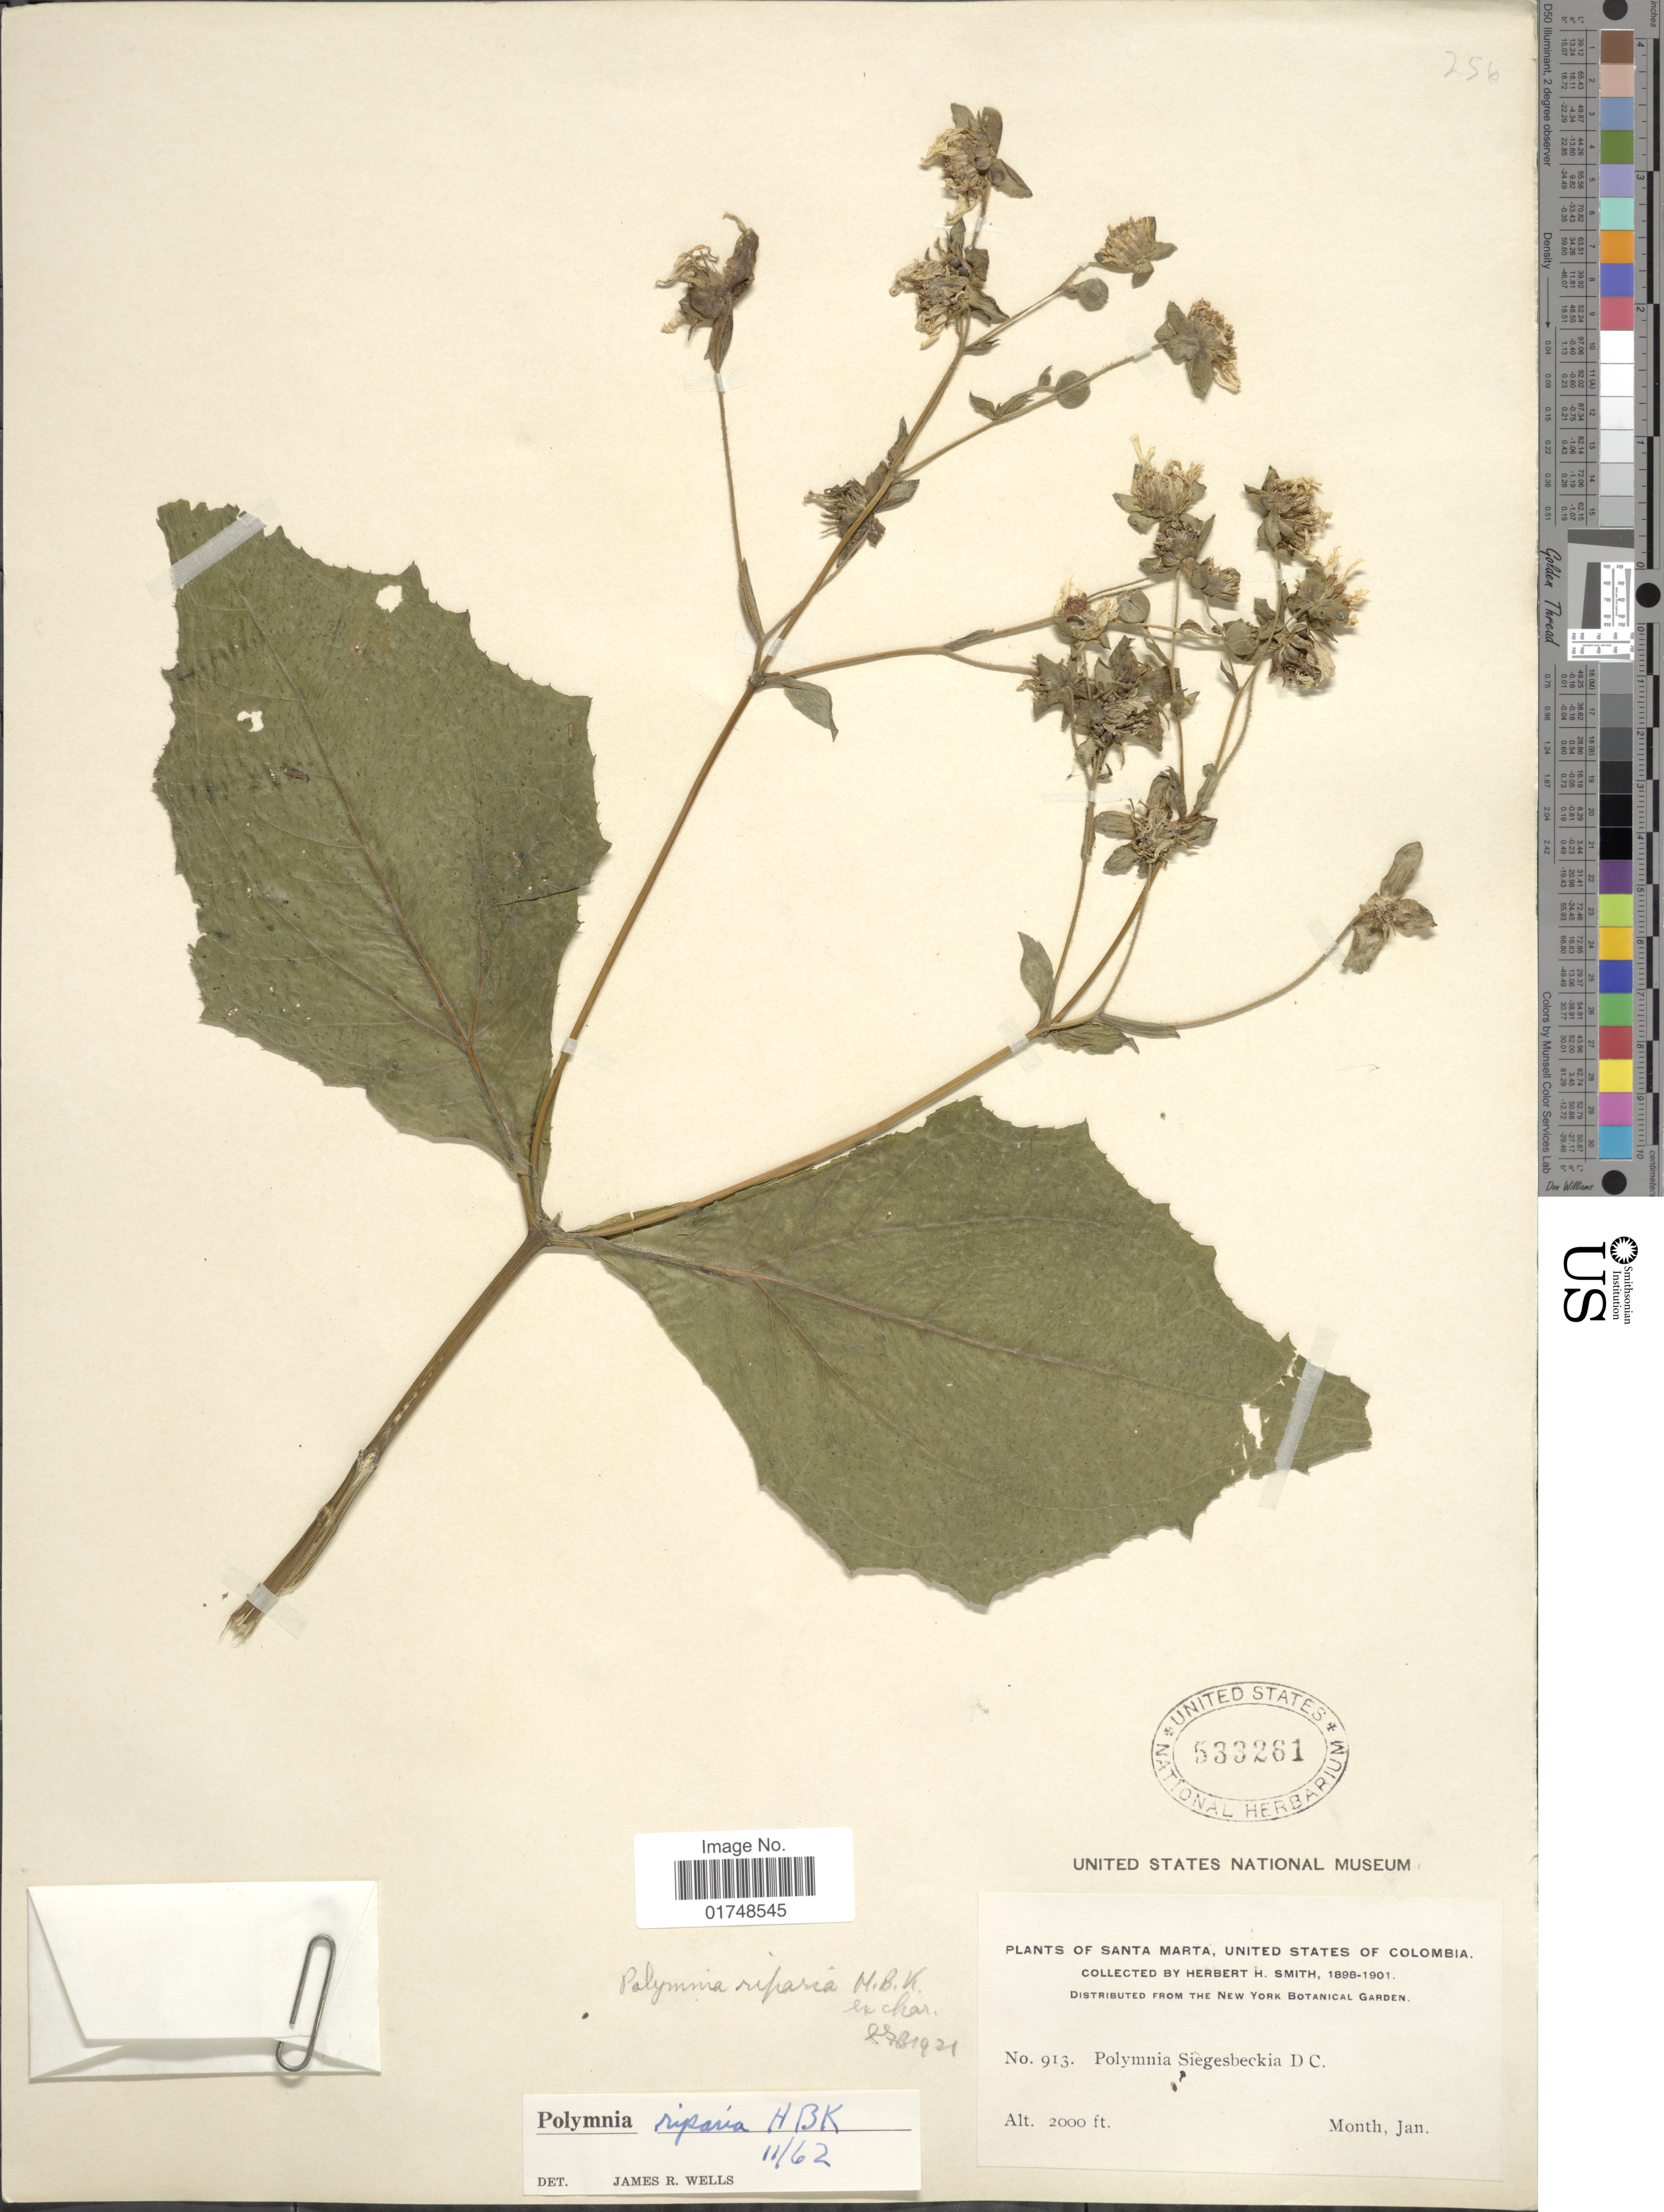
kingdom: Plantae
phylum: Tracheophyta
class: Magnoliopsida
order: Asterales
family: Asteraceae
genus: Smallanthus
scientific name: Smallanthus riparius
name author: (Kunth) H. Rob.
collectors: Herbert H. Smith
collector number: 913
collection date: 1898-01/1901-01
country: Colombia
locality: Santa Marta.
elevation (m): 610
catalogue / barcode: US 533261